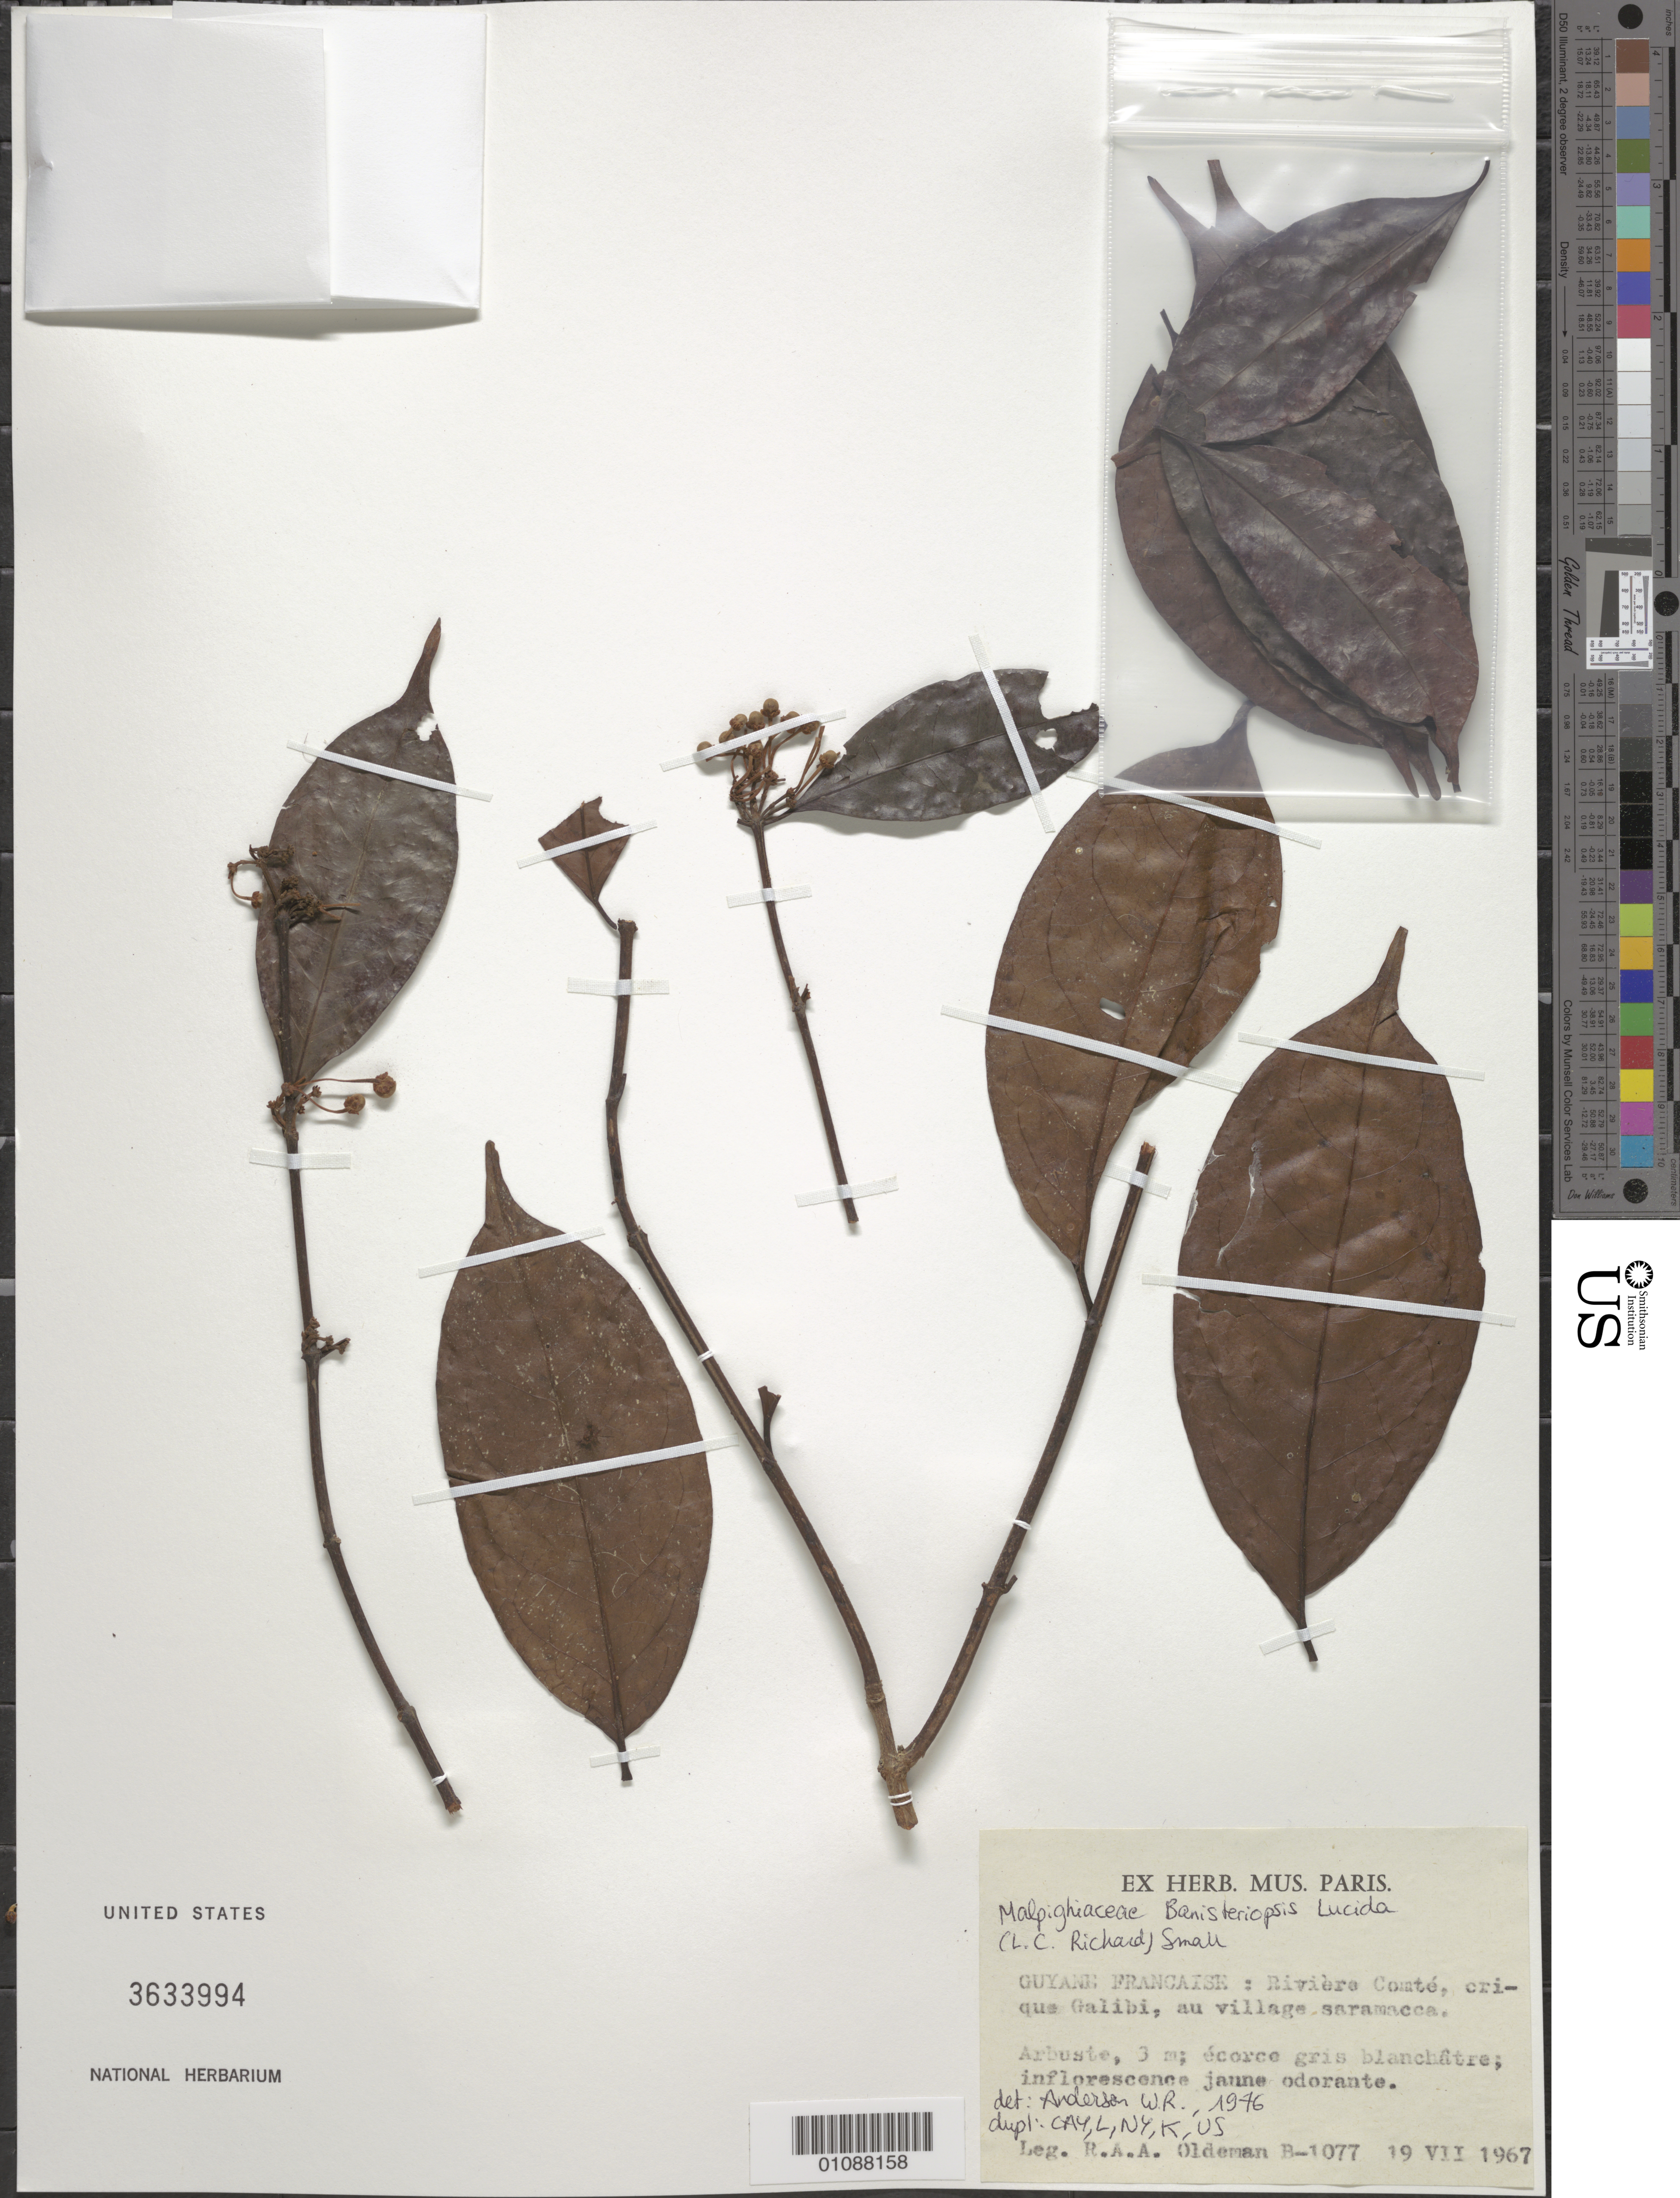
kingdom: Plantae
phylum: Tracheophyta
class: Magnoliopsida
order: Malpighiales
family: Malpighiaceae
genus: Banisteriopsis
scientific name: Banisteriopsis lucida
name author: (Rich.) Small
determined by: Anderson, W. R., (MICH), University of Michigan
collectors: R. Oldeman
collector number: B 1077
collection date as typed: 19-Jul-67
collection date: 1967-07-19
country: French Guiana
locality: Rivière Comté, crique Galibi, au village Saramacca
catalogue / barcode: US 3633994